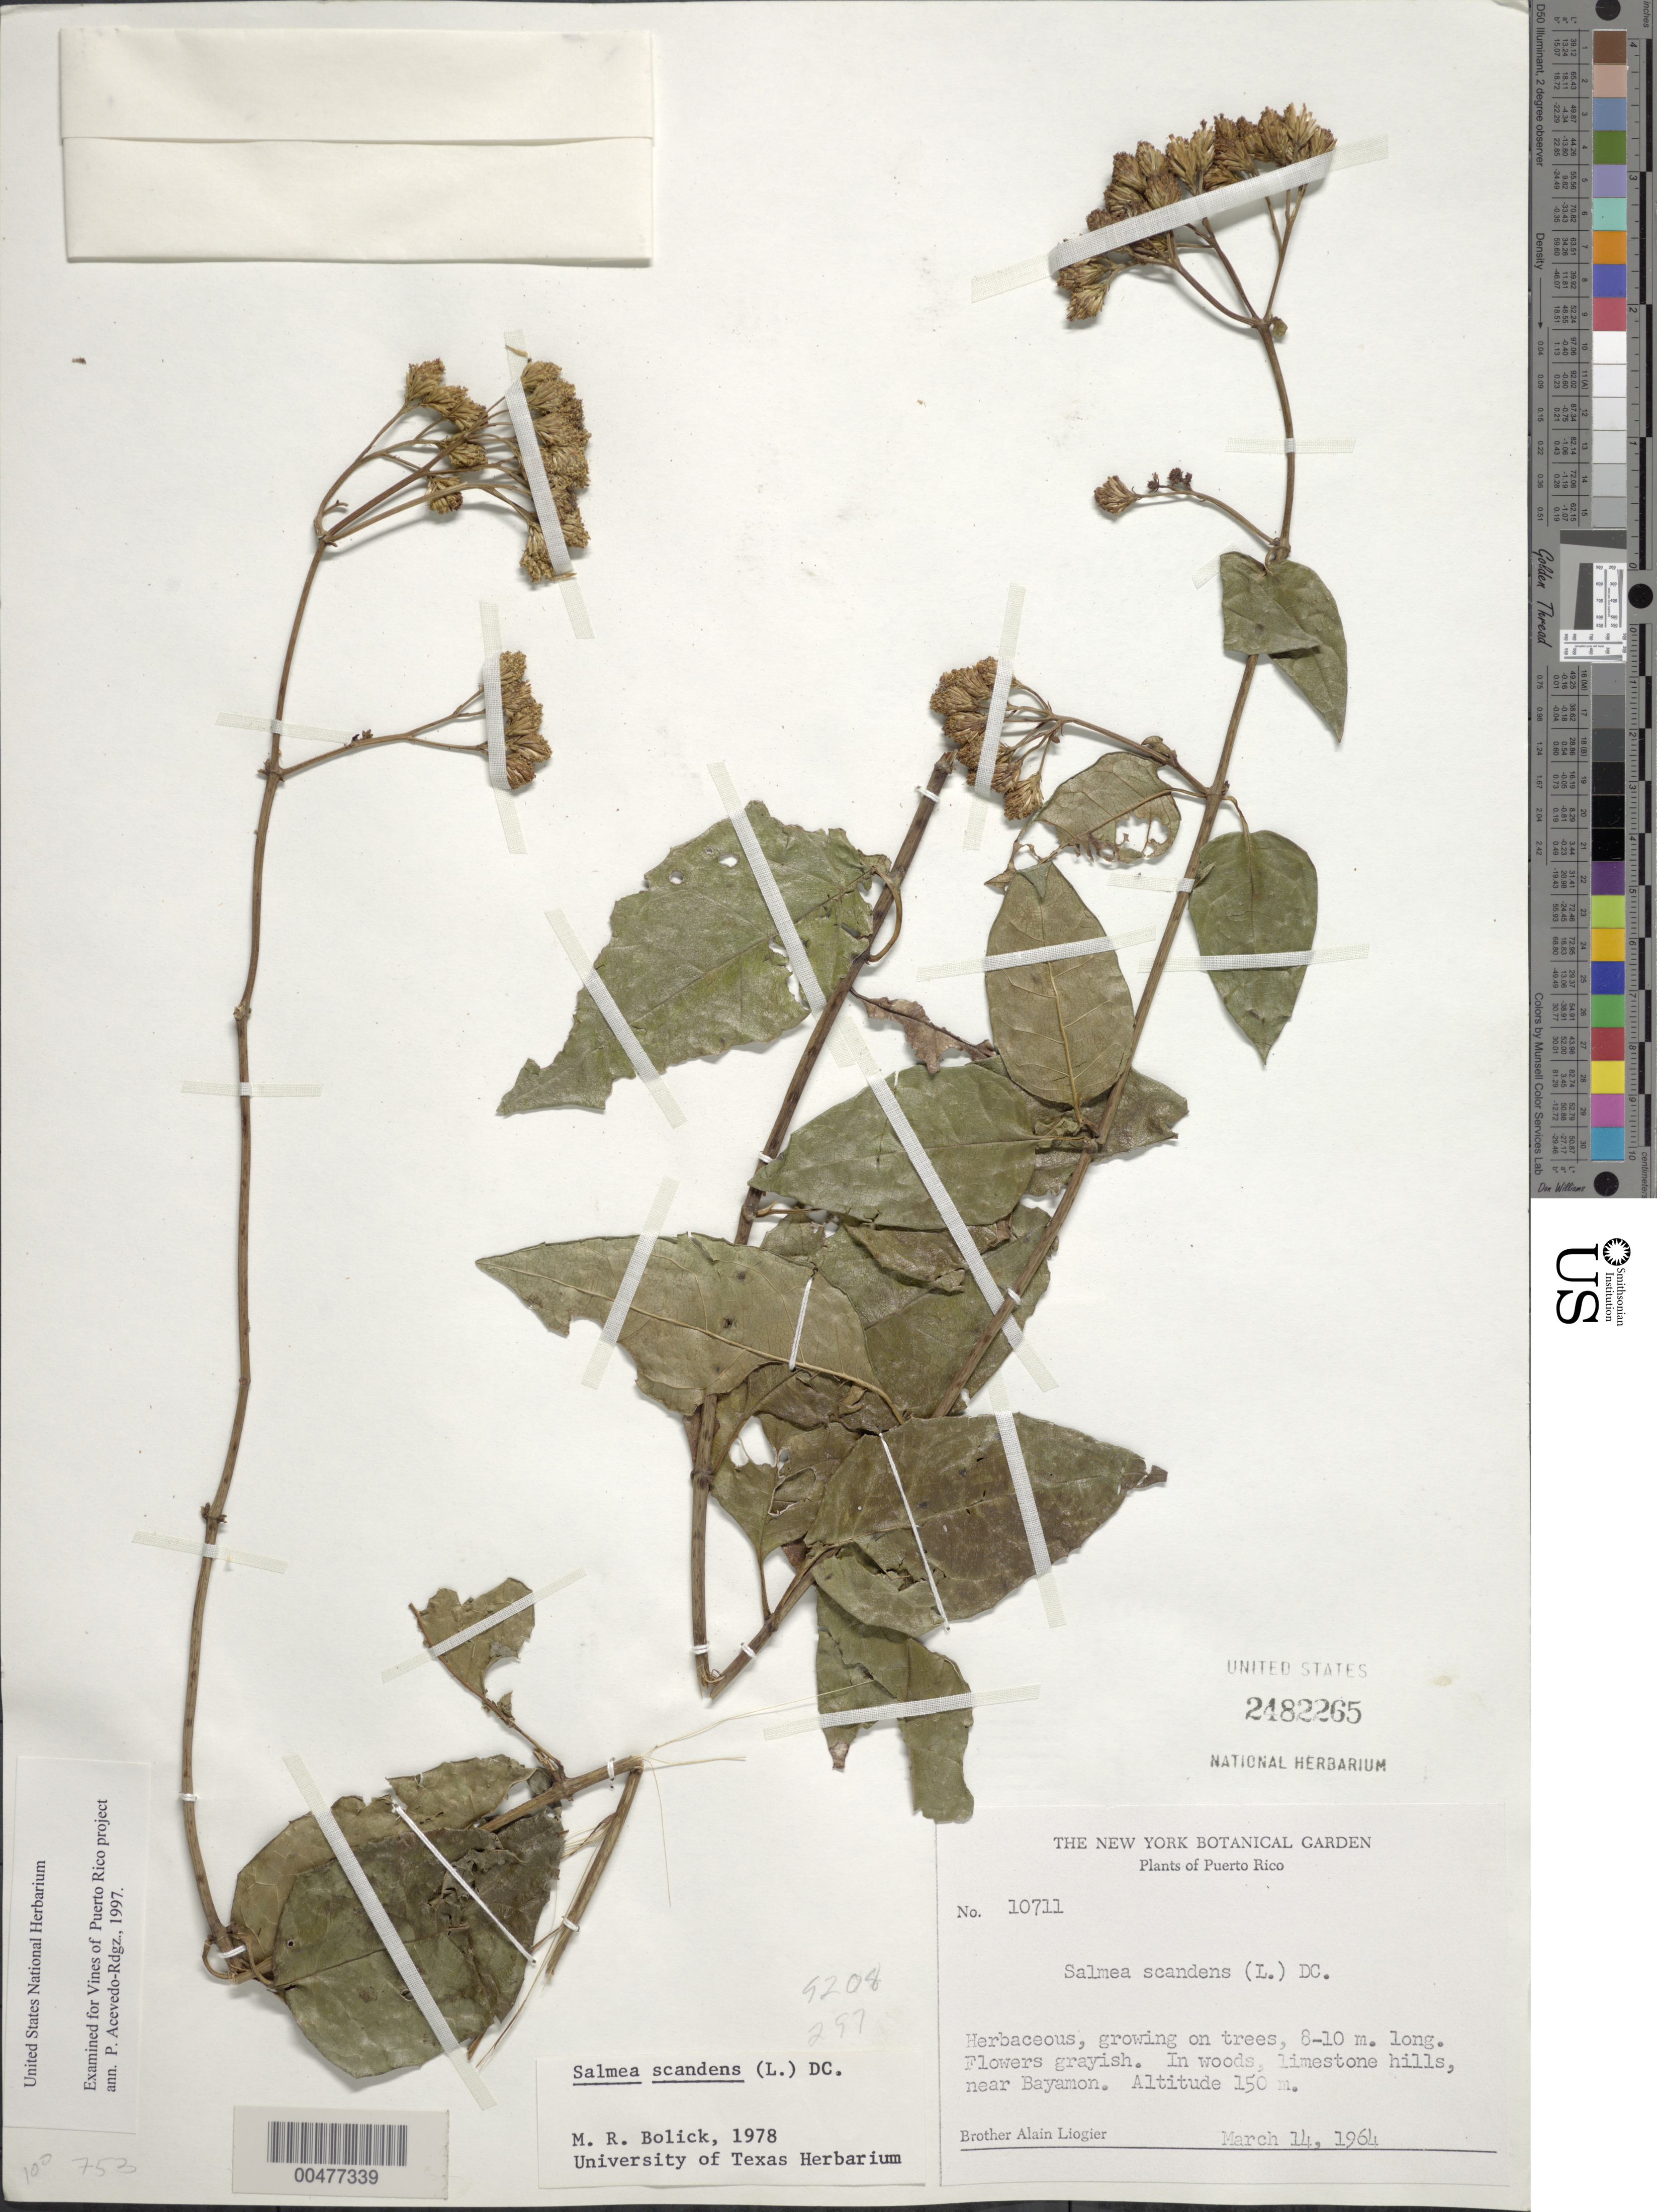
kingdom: Plantae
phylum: Tracheophyta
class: Magnoliopsida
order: Asterales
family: Asteraceae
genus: Salmea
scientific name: Salmea scandens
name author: (L.) DC.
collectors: A. H. Liogier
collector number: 10711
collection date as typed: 14 Mar 1964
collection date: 1964-03-14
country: Puerto Rico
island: Greater Antilles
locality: near Bayamon. In woods, limestone hills.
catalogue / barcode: US 2482265